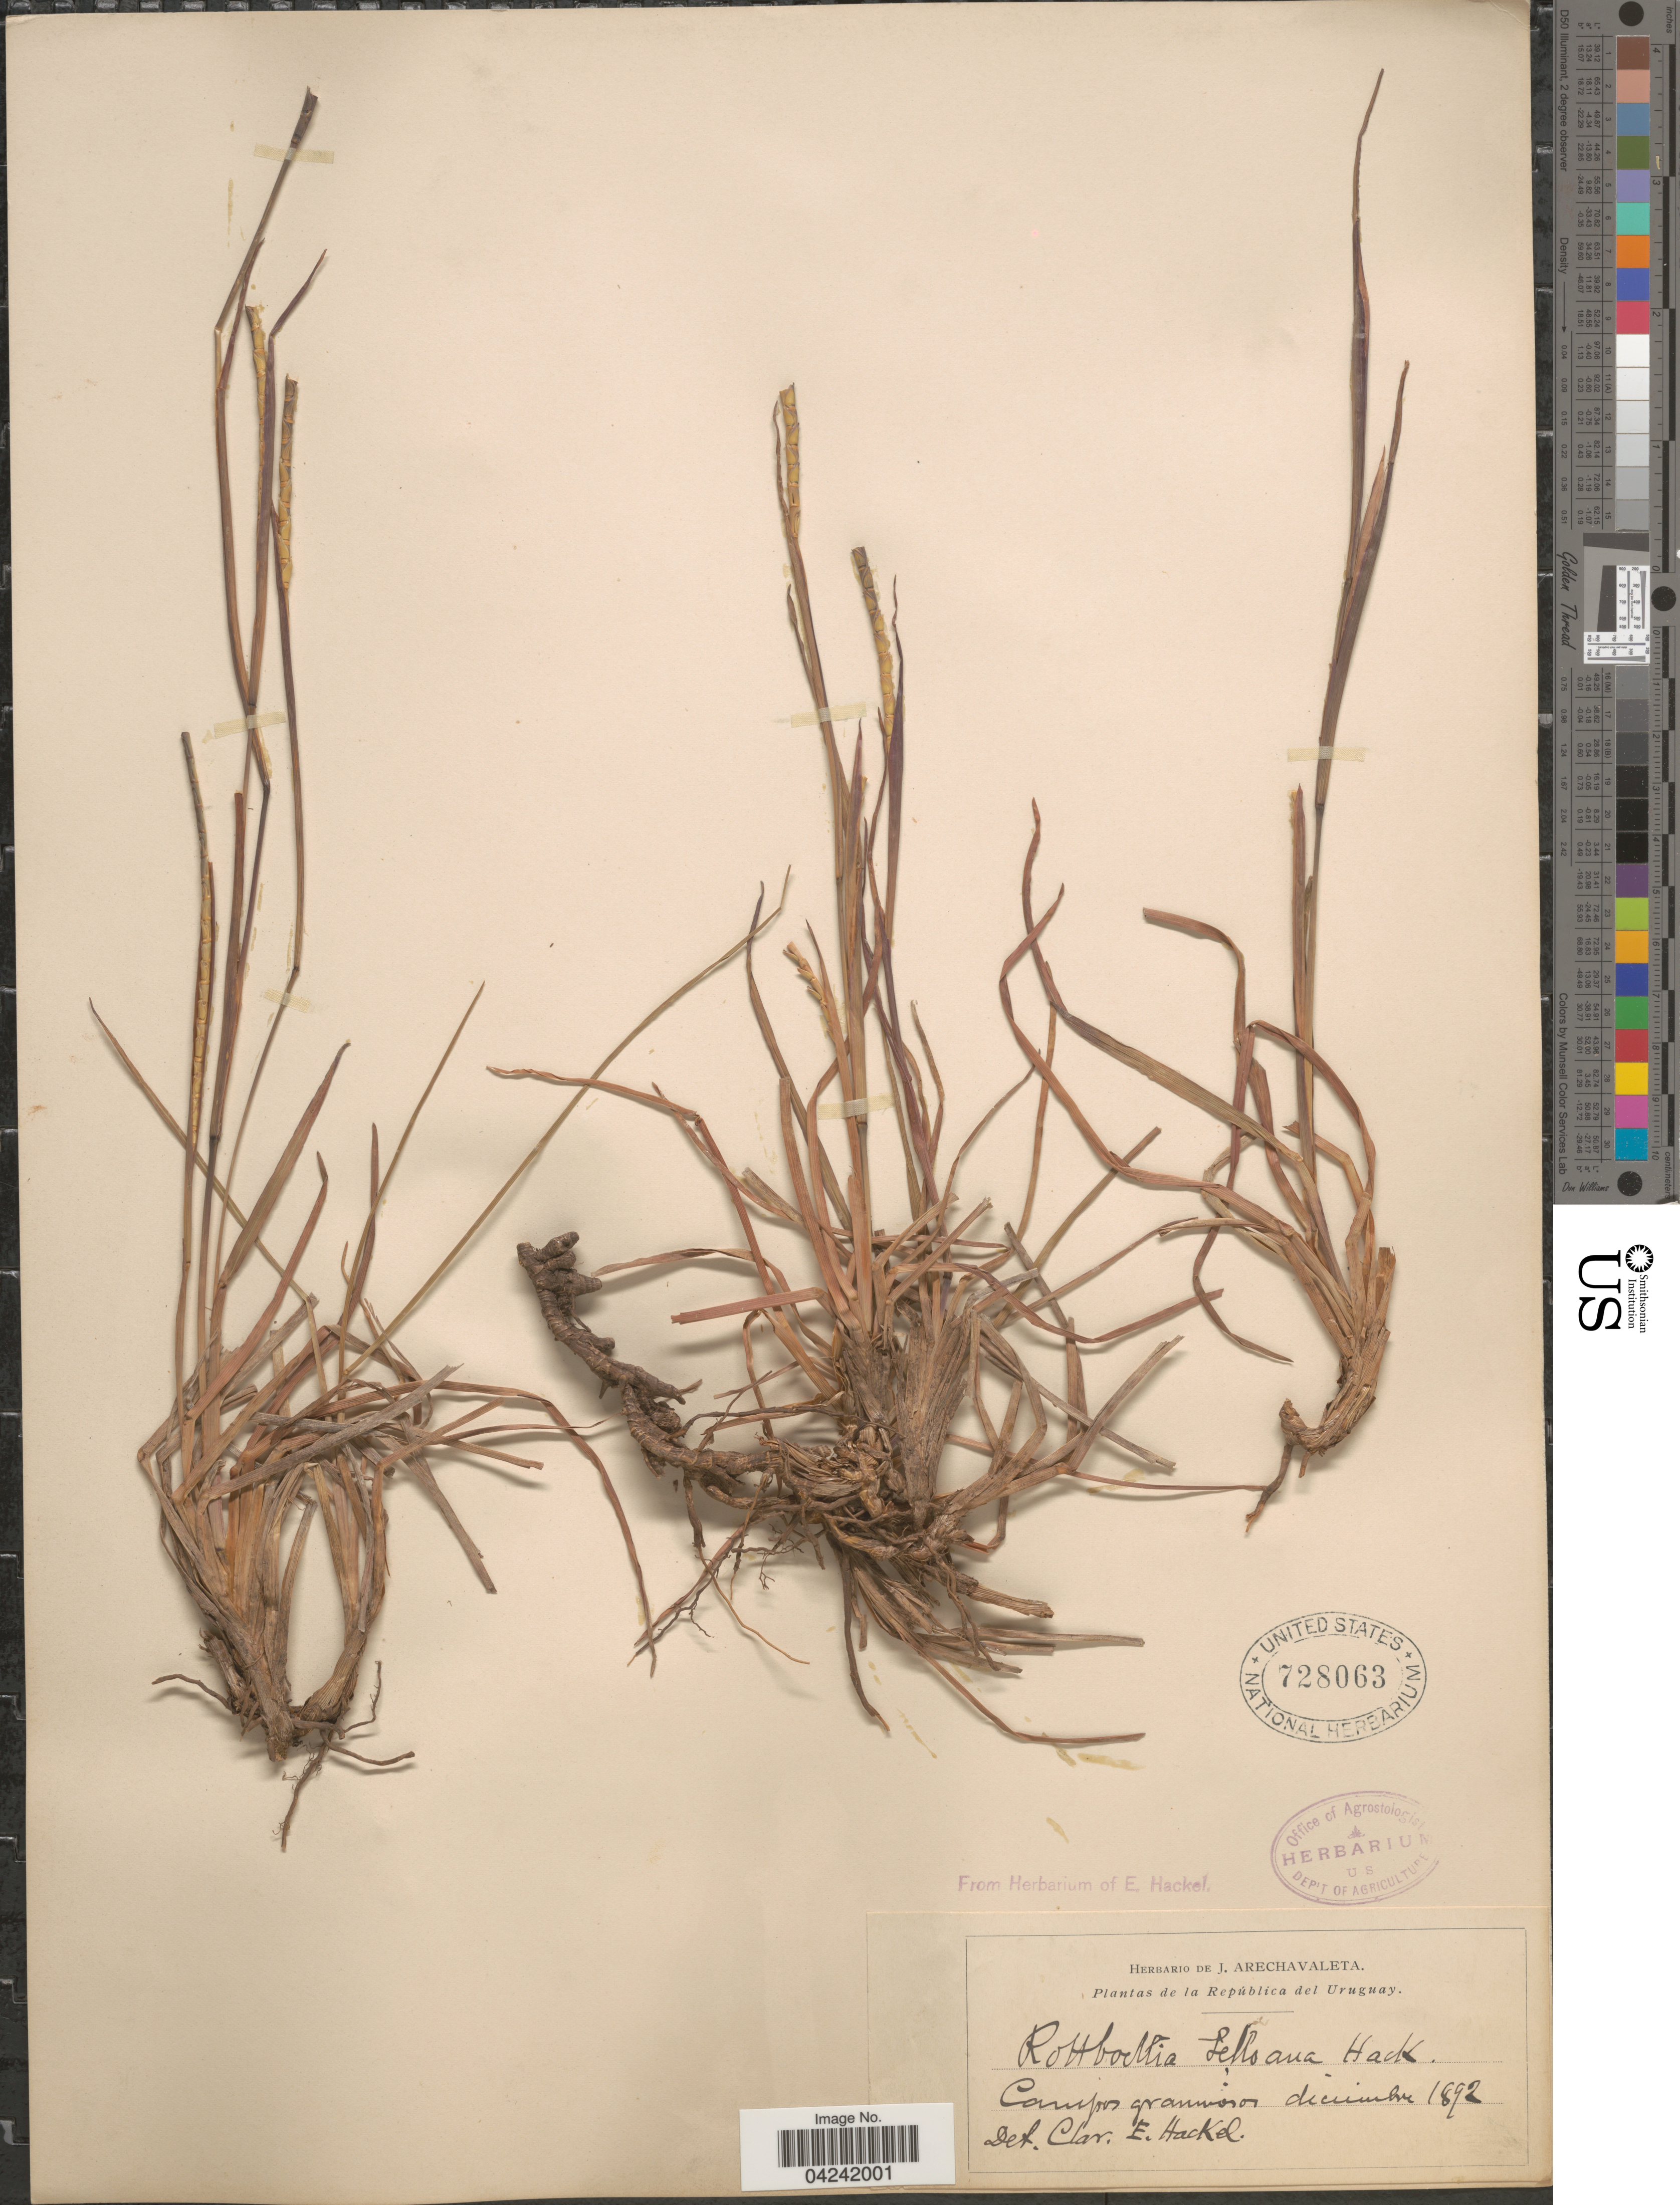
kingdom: Plantae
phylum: Tracheophyta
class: Liliopsida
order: Poales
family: Poaceae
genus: Mnesithea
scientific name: Mnesithea selloana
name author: (Hack.) de Koning & Sosef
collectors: ex herb. de J. Arechavaleta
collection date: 1892-12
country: Uruguay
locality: La República del Uruguay. Campos graminosis.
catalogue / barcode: US 728063